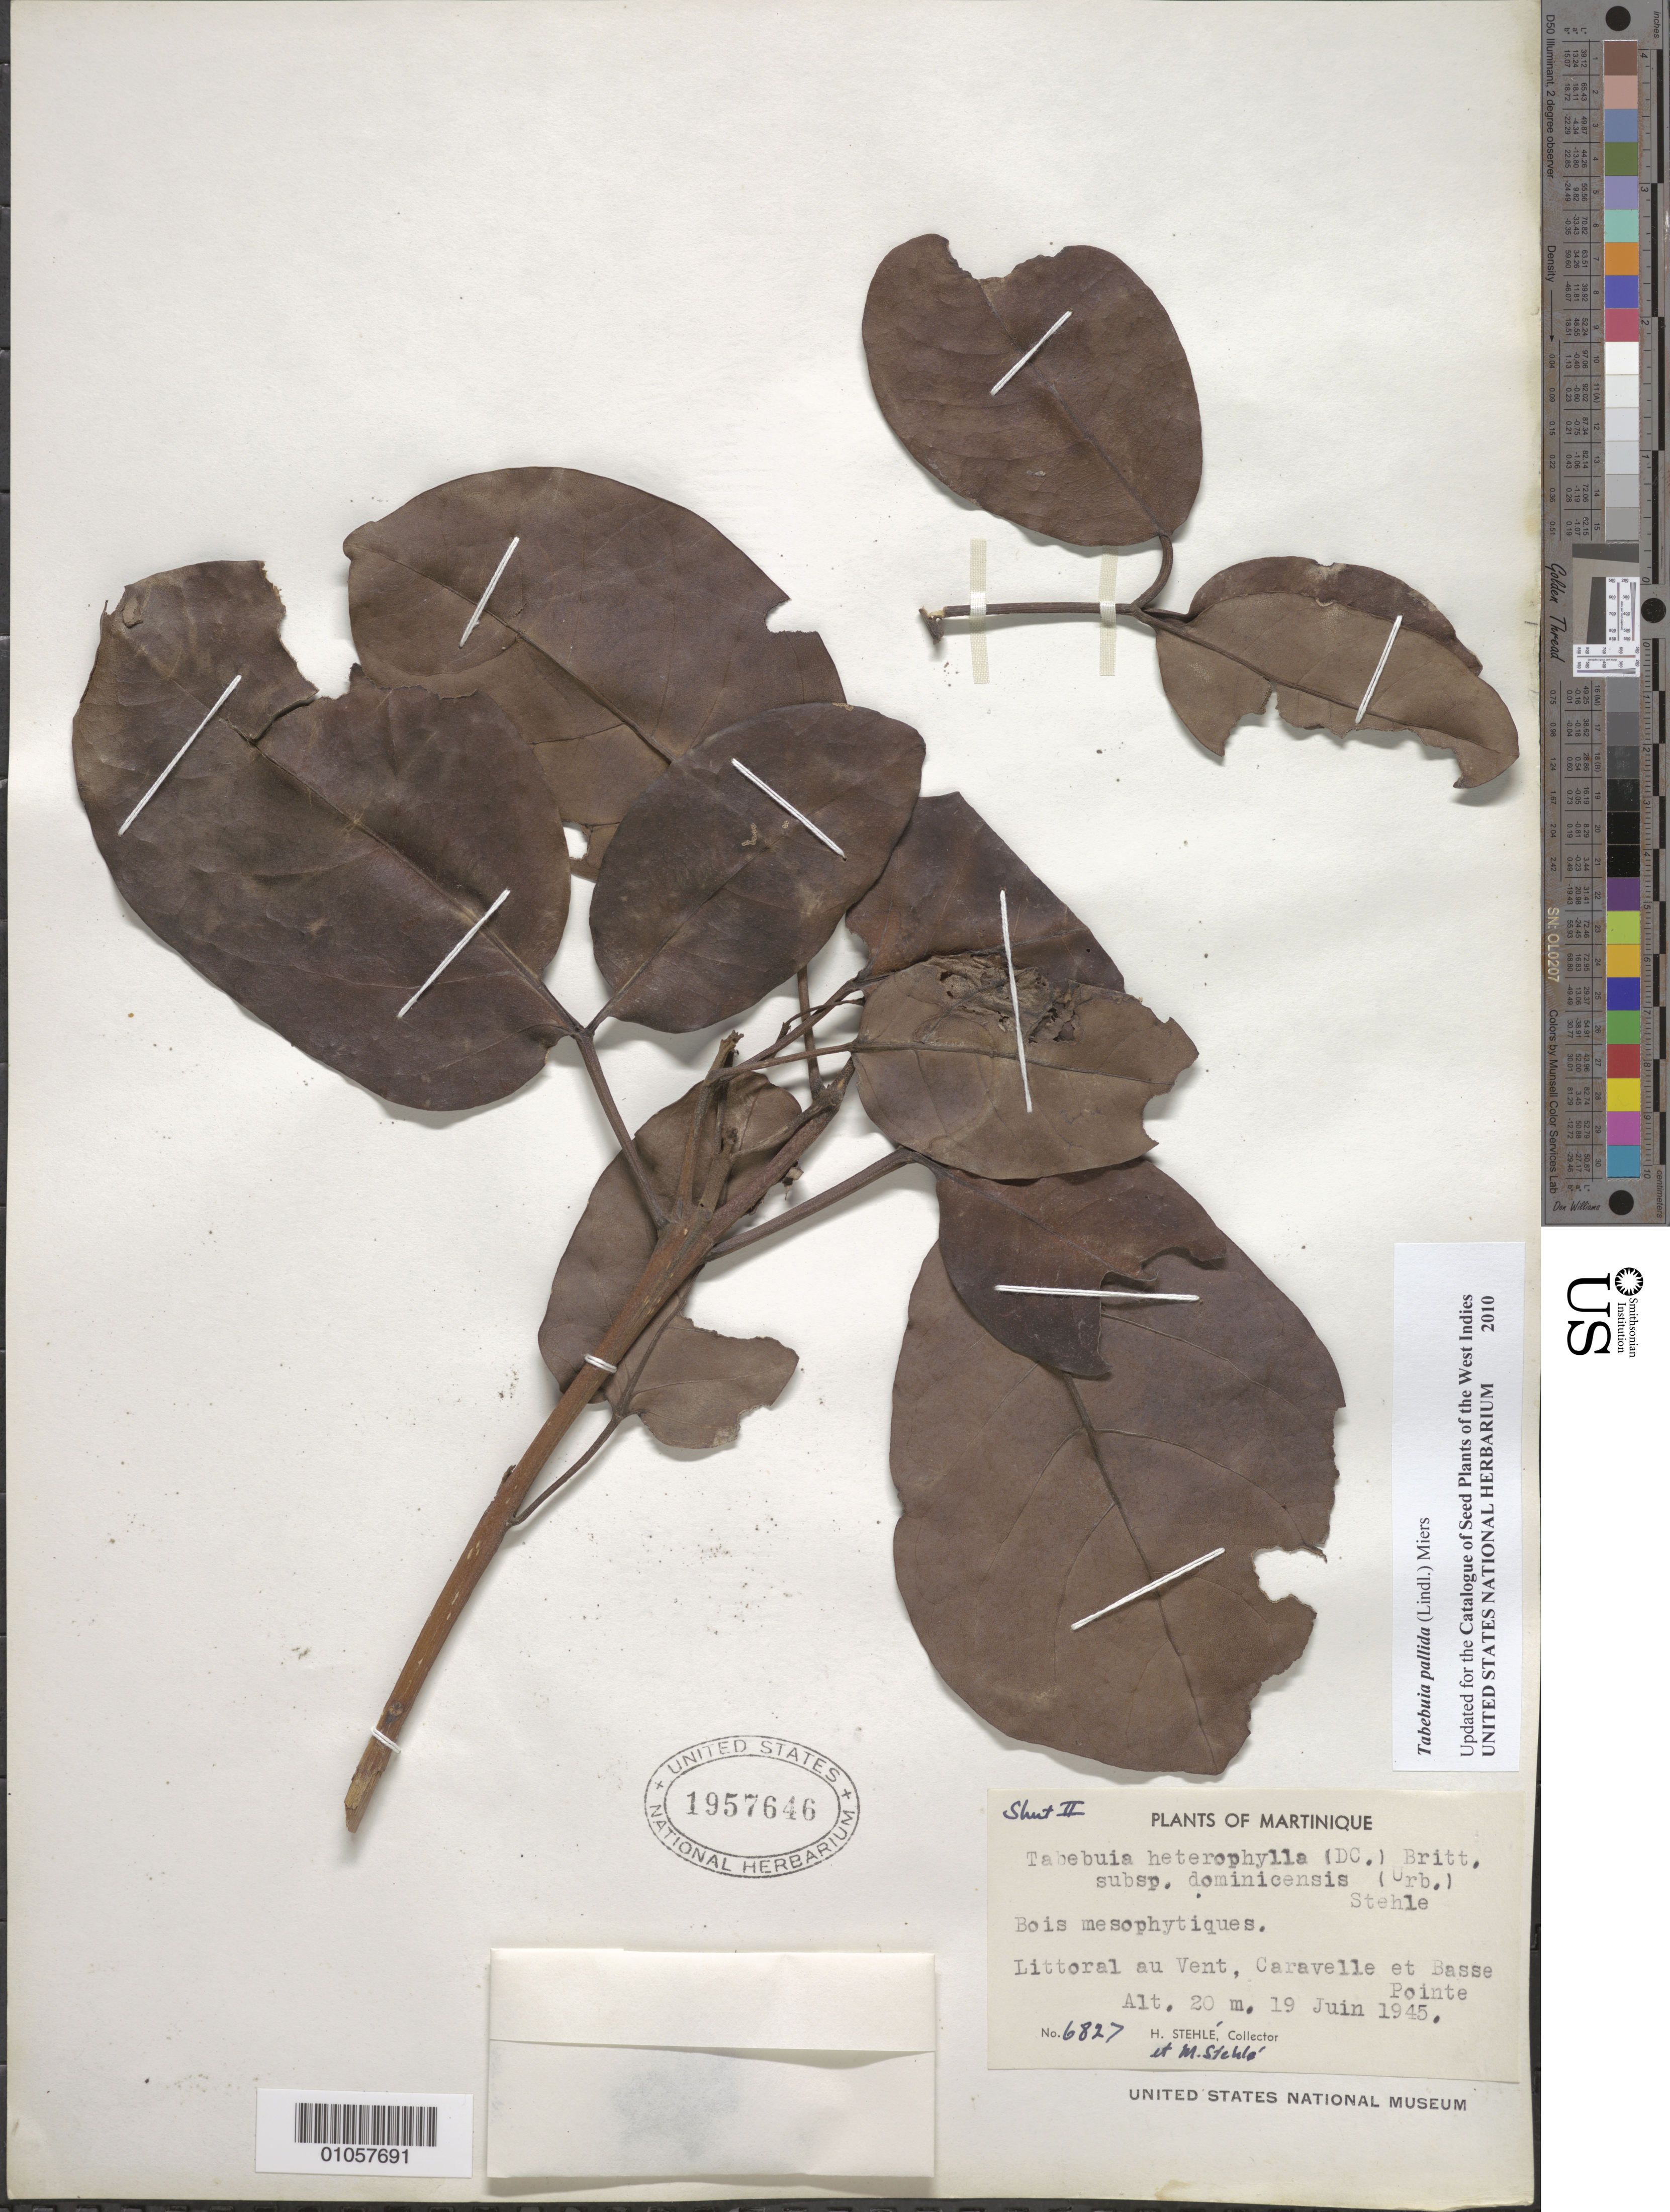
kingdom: Plantae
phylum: Tracheophyta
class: Magnoliopsida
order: Lamiales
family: Bignoniaceae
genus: Tabebuia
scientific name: Tabebuia pallida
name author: (Lindl.) Miers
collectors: H. Stehlé & M. Stehlé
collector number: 6827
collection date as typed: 19 Jun 1945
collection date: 1945-06-19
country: Martinique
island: Martinique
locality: Caravelle et Basse Pointe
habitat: Littoral au vent; bois mésophytiques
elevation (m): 20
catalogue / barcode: US 1957646